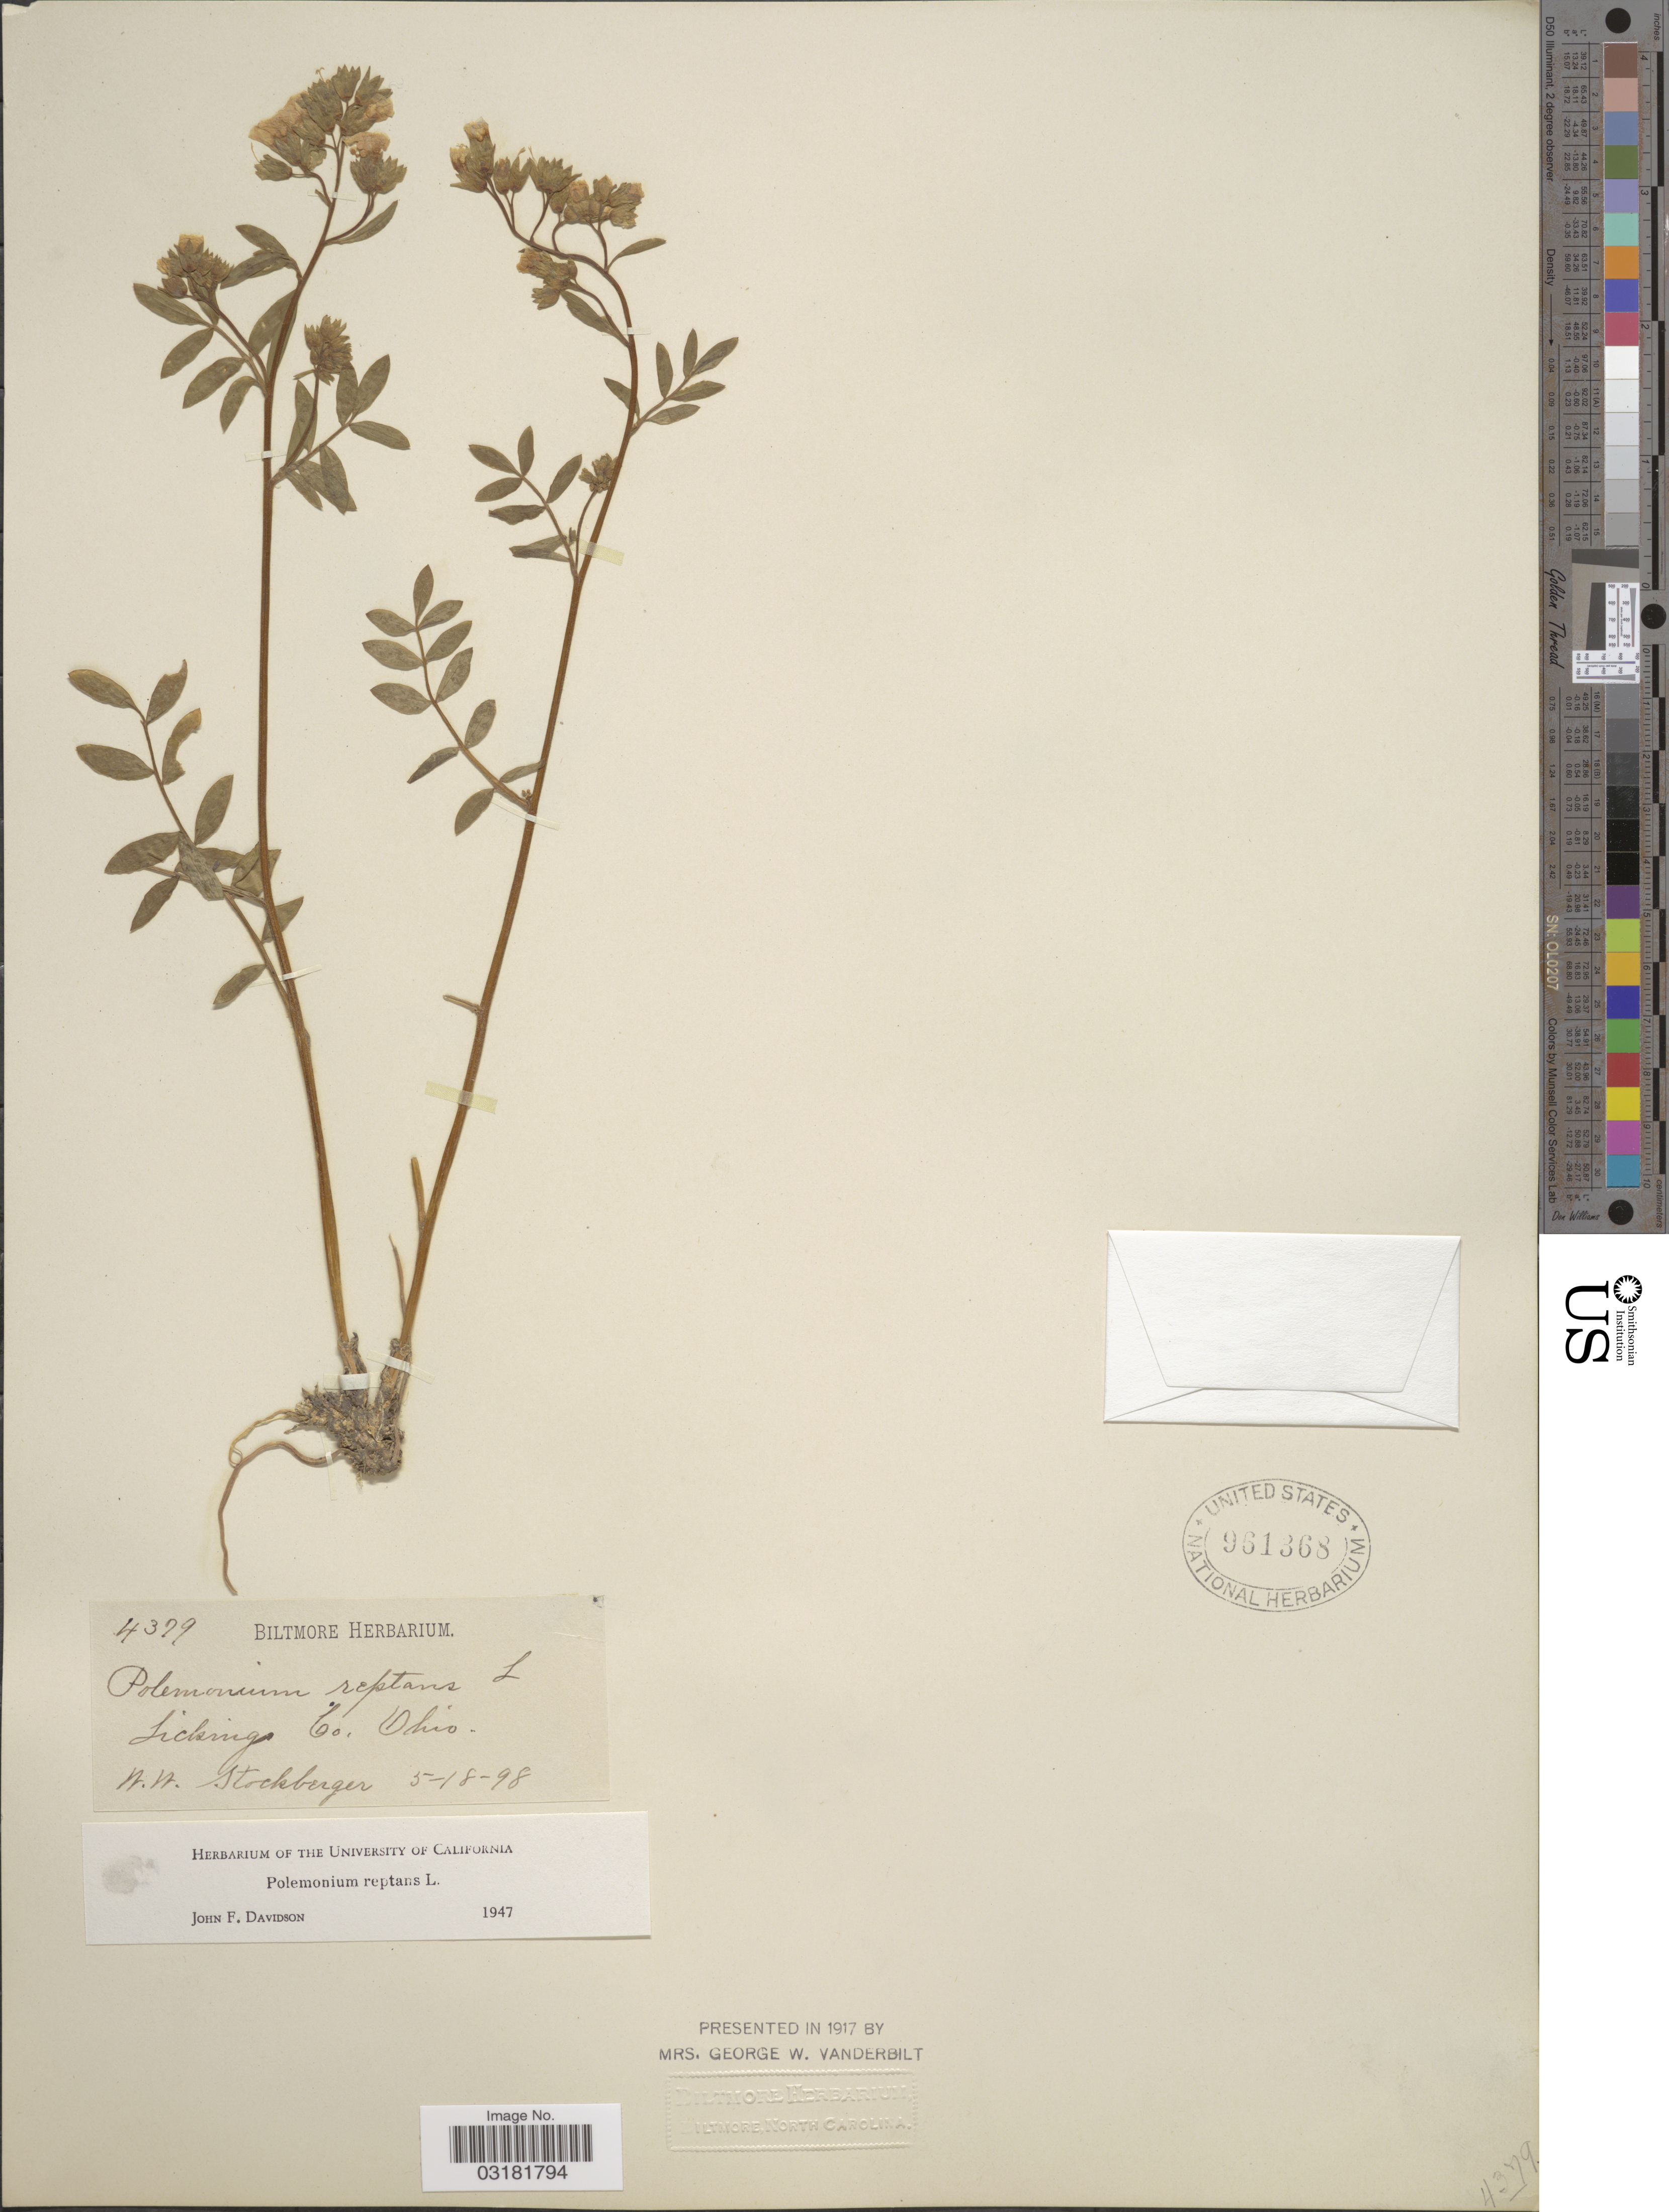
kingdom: Plantae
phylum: Tracheophyta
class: Magnoliopsida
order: Ericales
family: Polemoniaceae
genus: Polemonium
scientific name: Polemonium reptans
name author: L.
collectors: W. Stockberger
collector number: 4379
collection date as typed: Transcribed d/m/y: 18/5/98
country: United States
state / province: Ohio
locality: Licking Co.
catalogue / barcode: US 961368